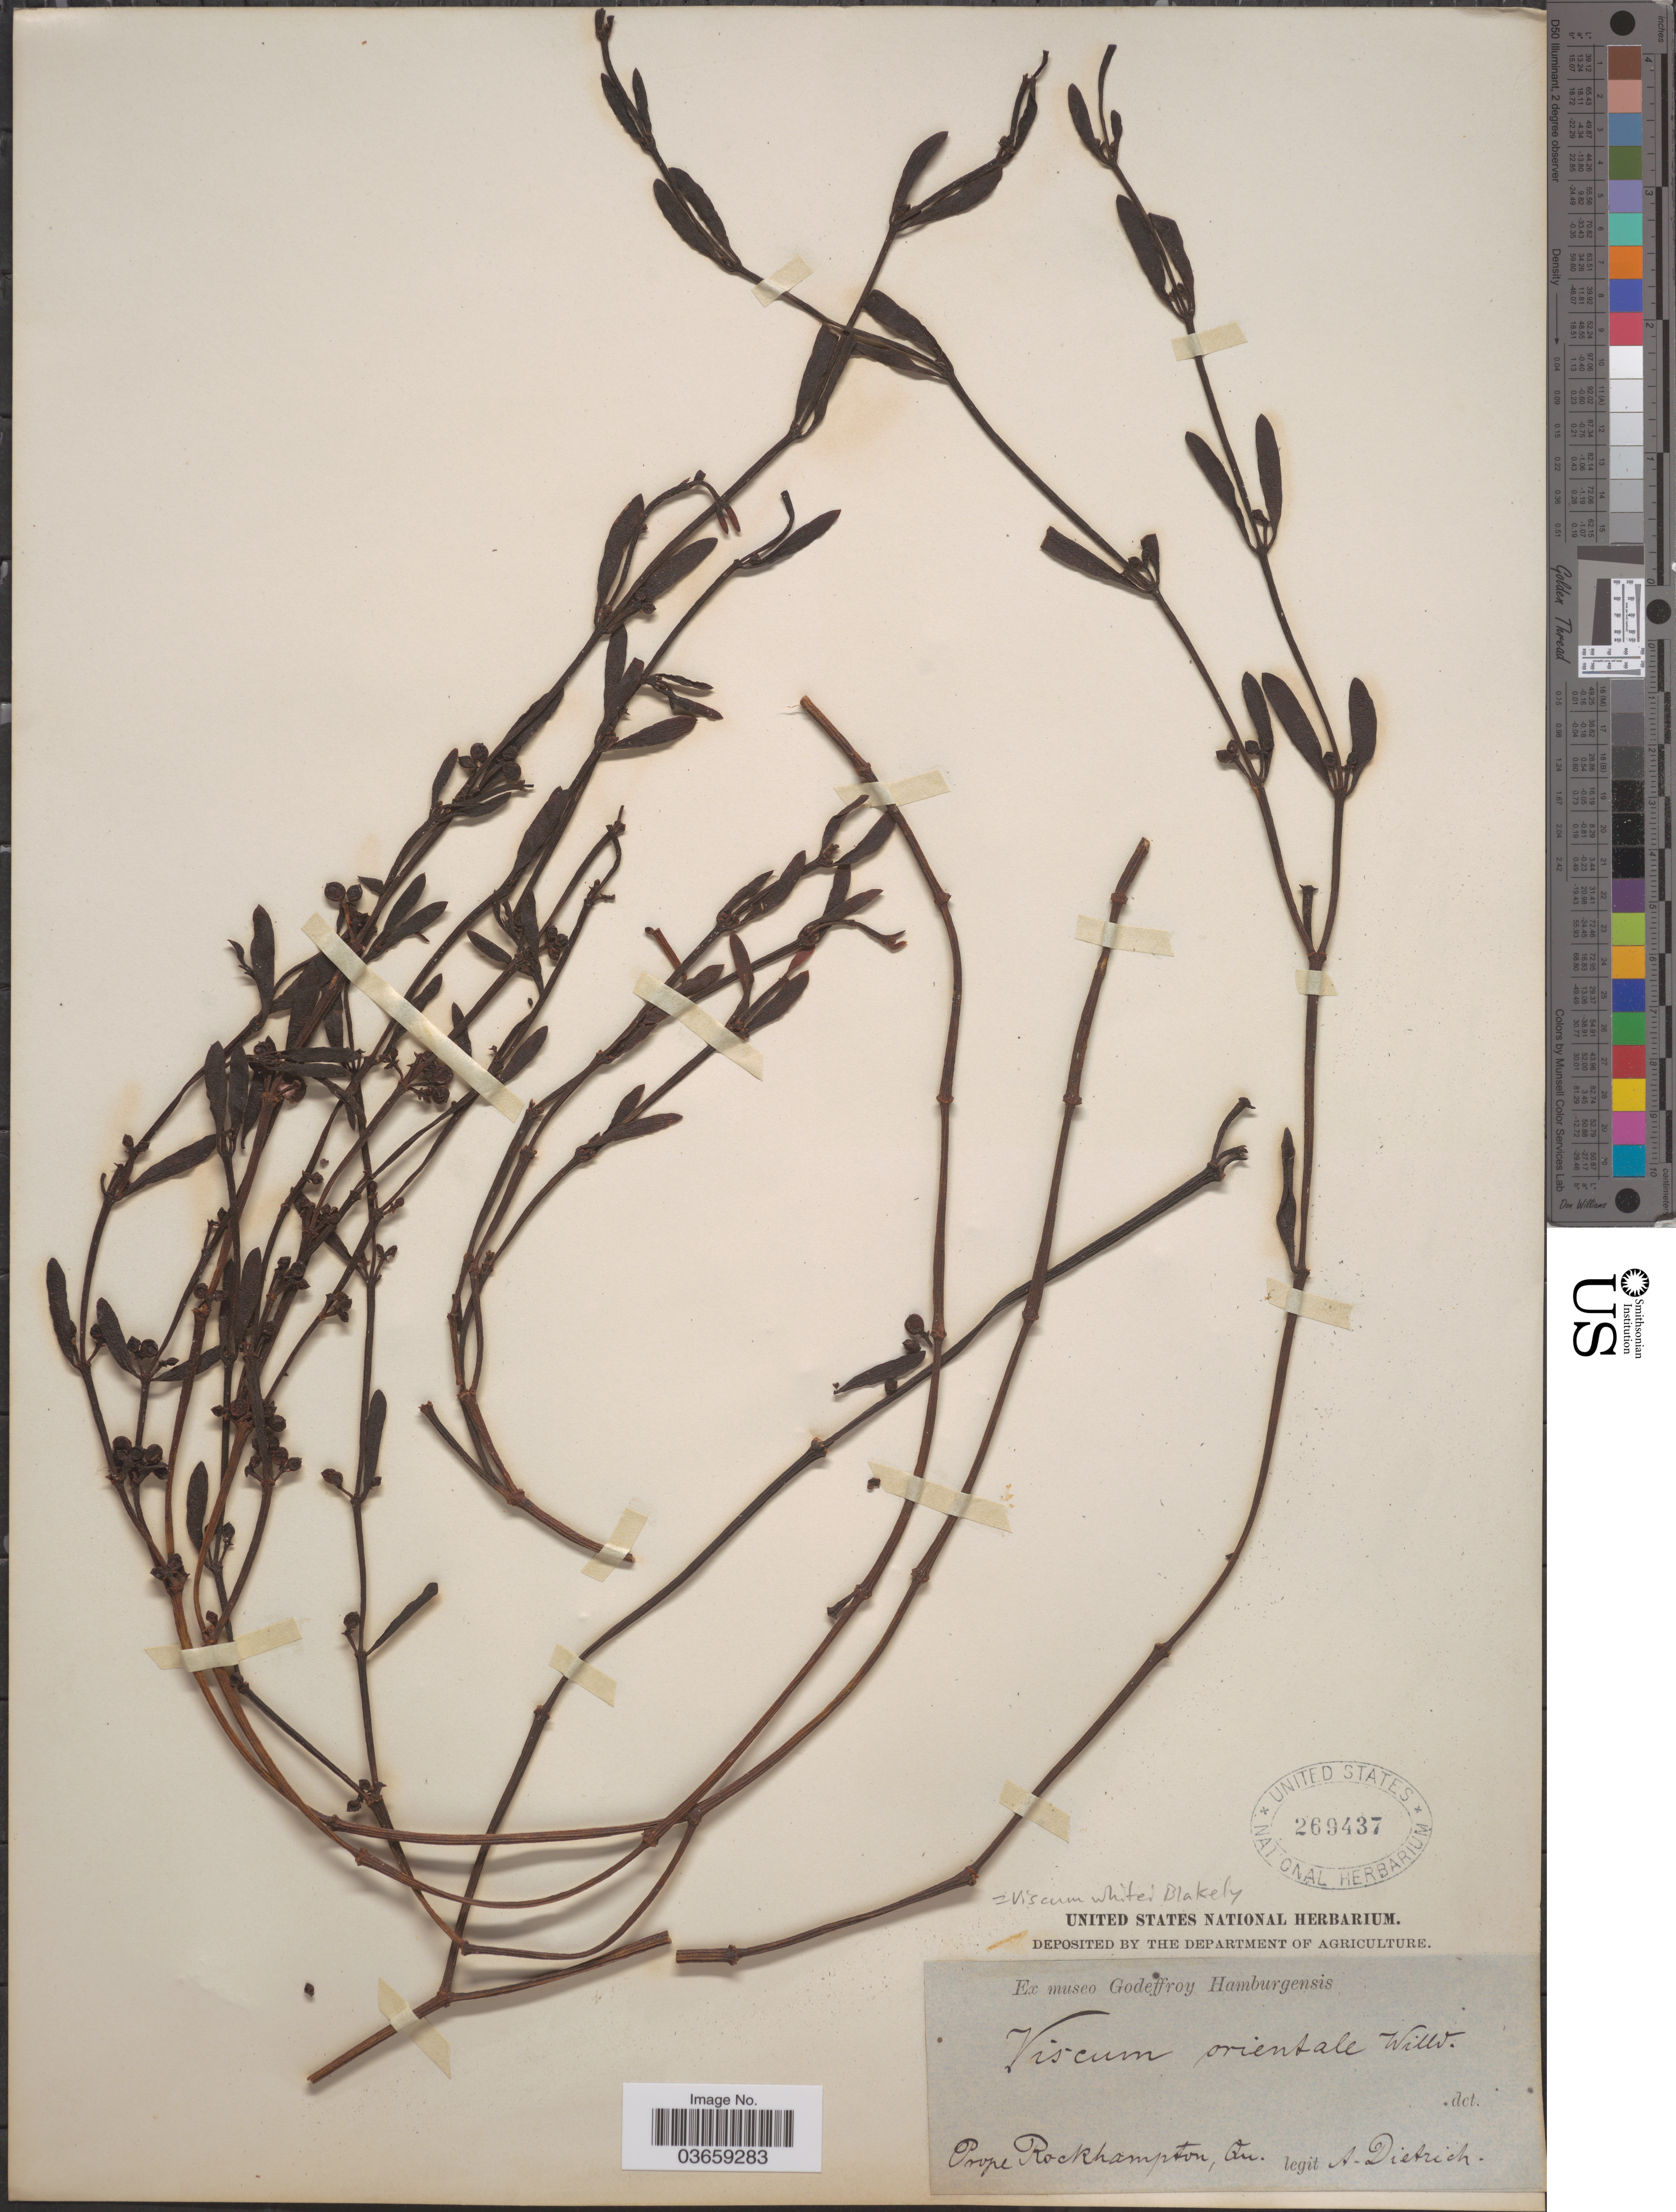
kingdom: Plantae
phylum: Tracheophyta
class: Magnoliopsida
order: Santalales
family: Viscaceae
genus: Viscum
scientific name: Viscum whitei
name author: Blakely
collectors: A. Dietrich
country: Australia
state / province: Queensland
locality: Prope Rockhampton.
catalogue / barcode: US 269437